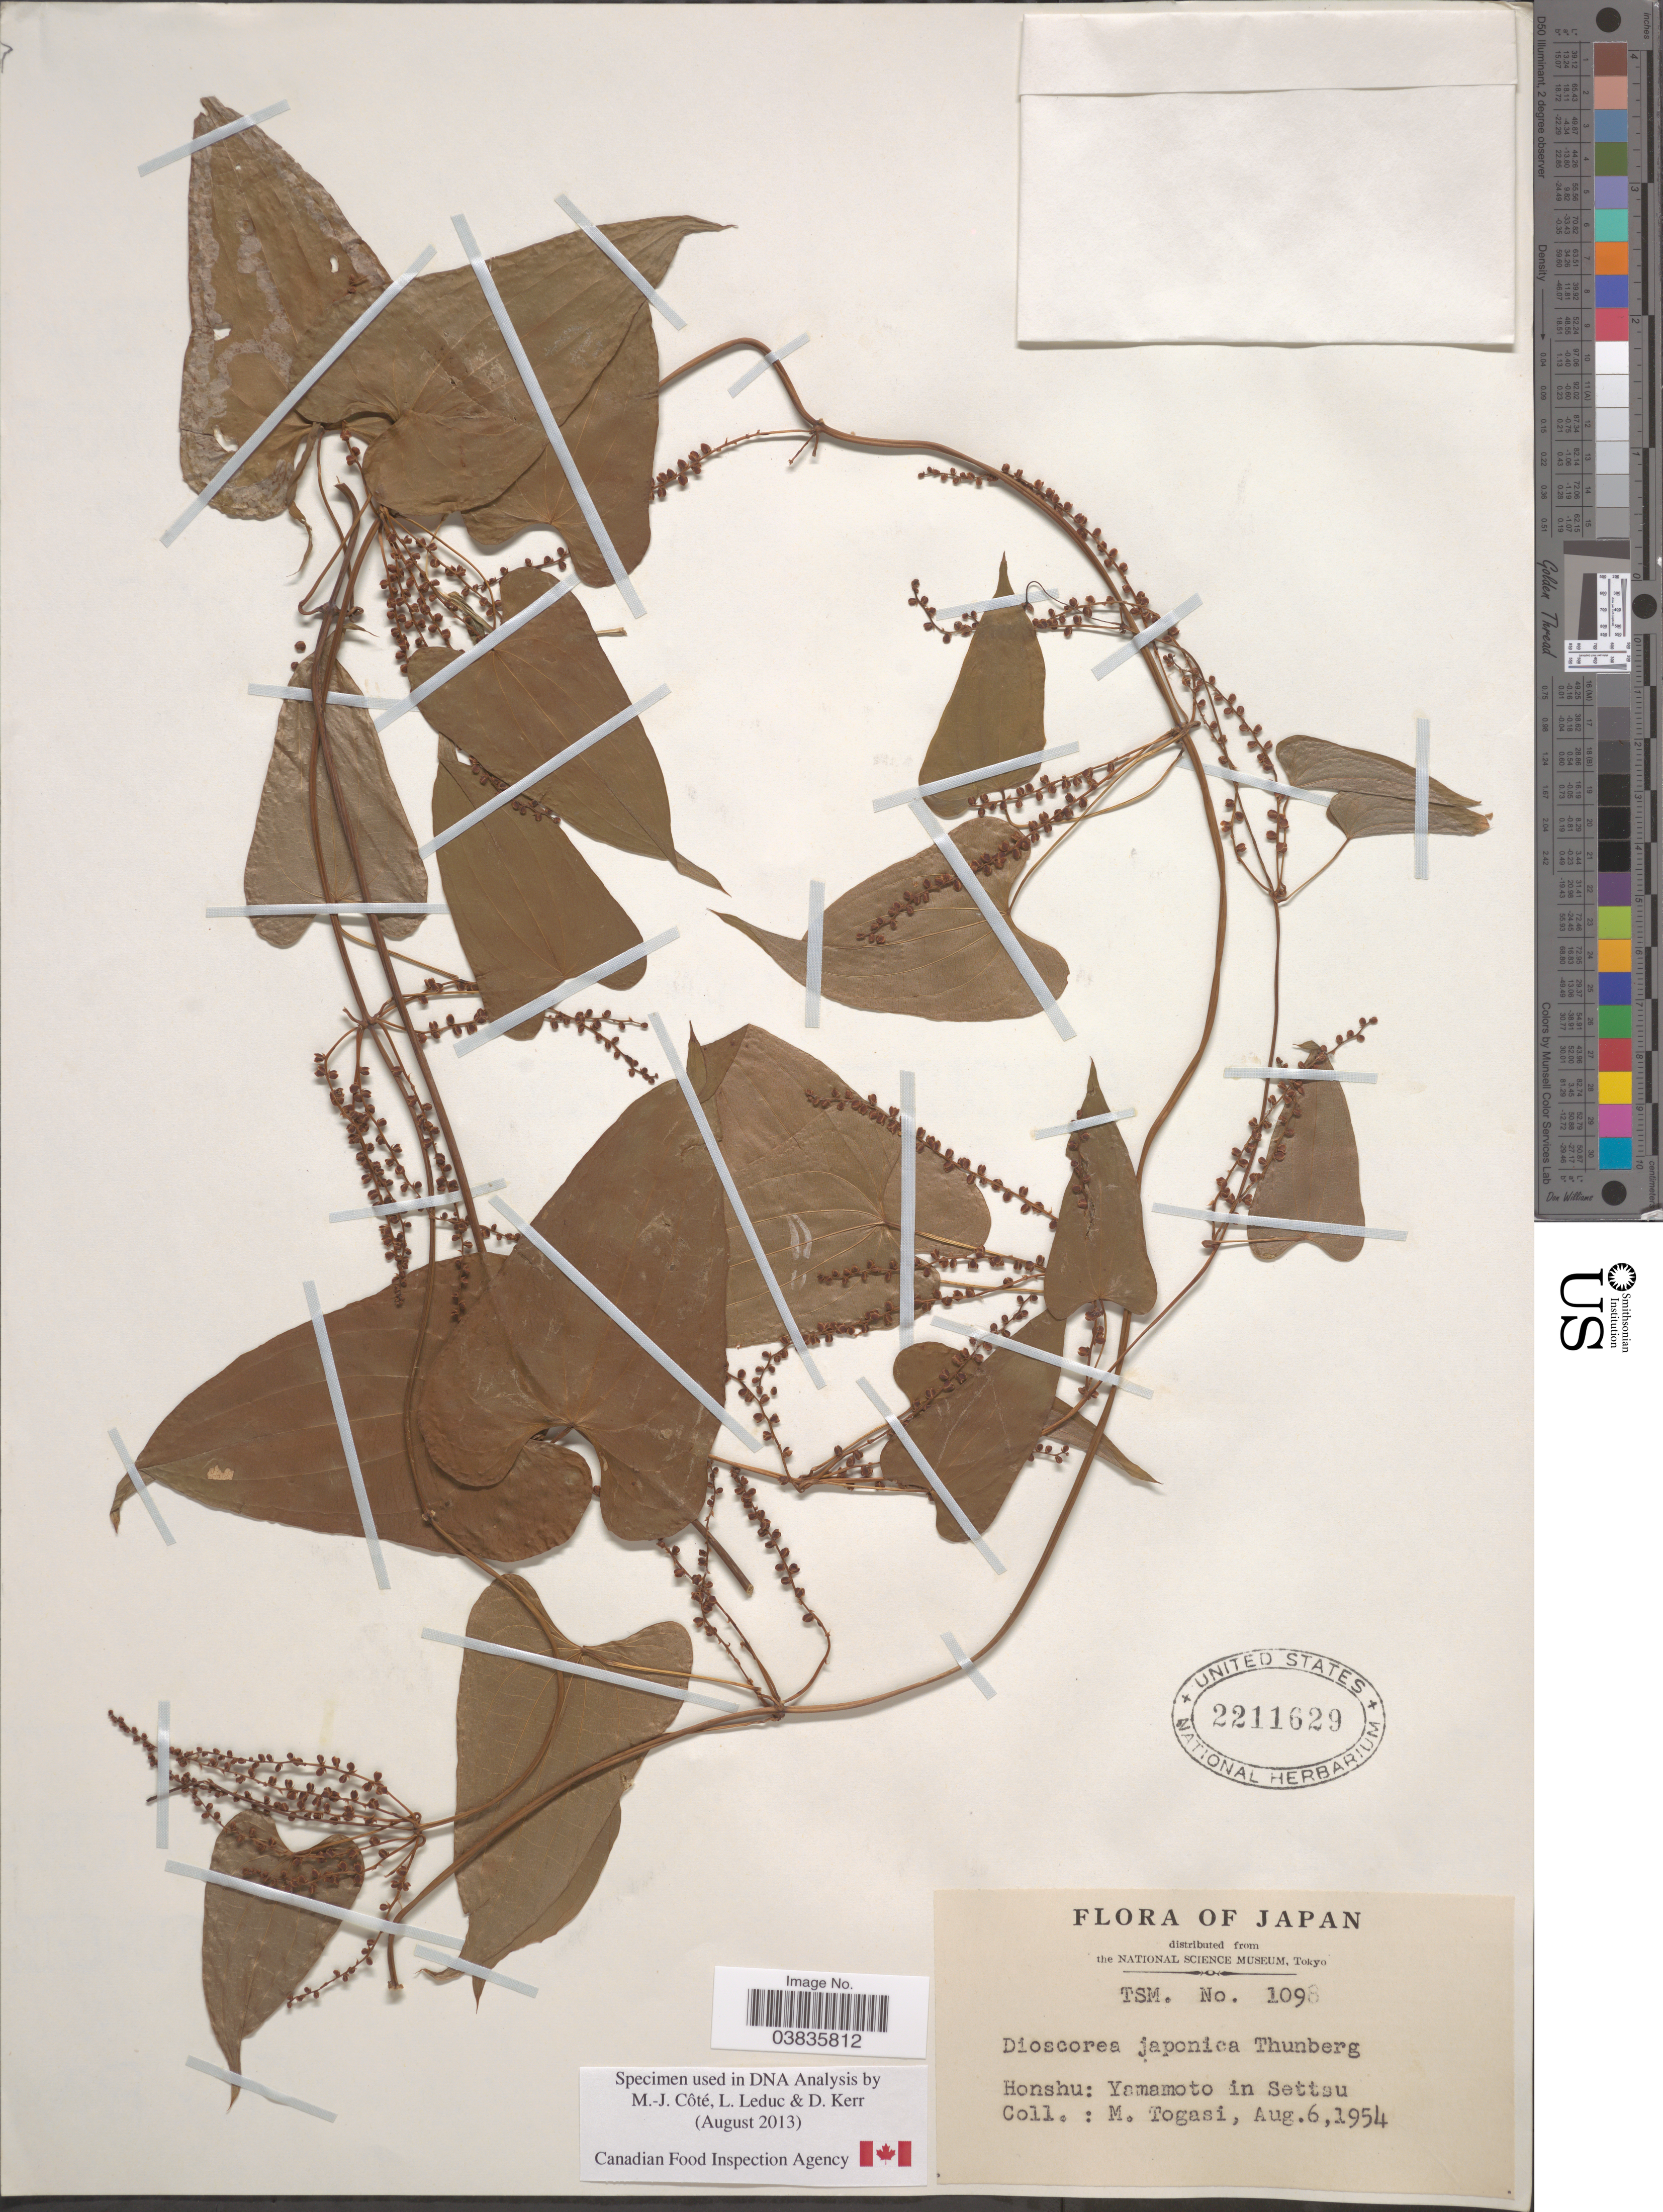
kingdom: Plantae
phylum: Tracheophyta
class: Liliopsida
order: Dioscoreales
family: Dioscoreaceae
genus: Dioscorea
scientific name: Dioscorea japonica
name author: Thunb.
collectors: M. Togasi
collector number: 1098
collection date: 1954-08-06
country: Japan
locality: Honshu: Yamamoto in Settsu.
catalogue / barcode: US 2211629